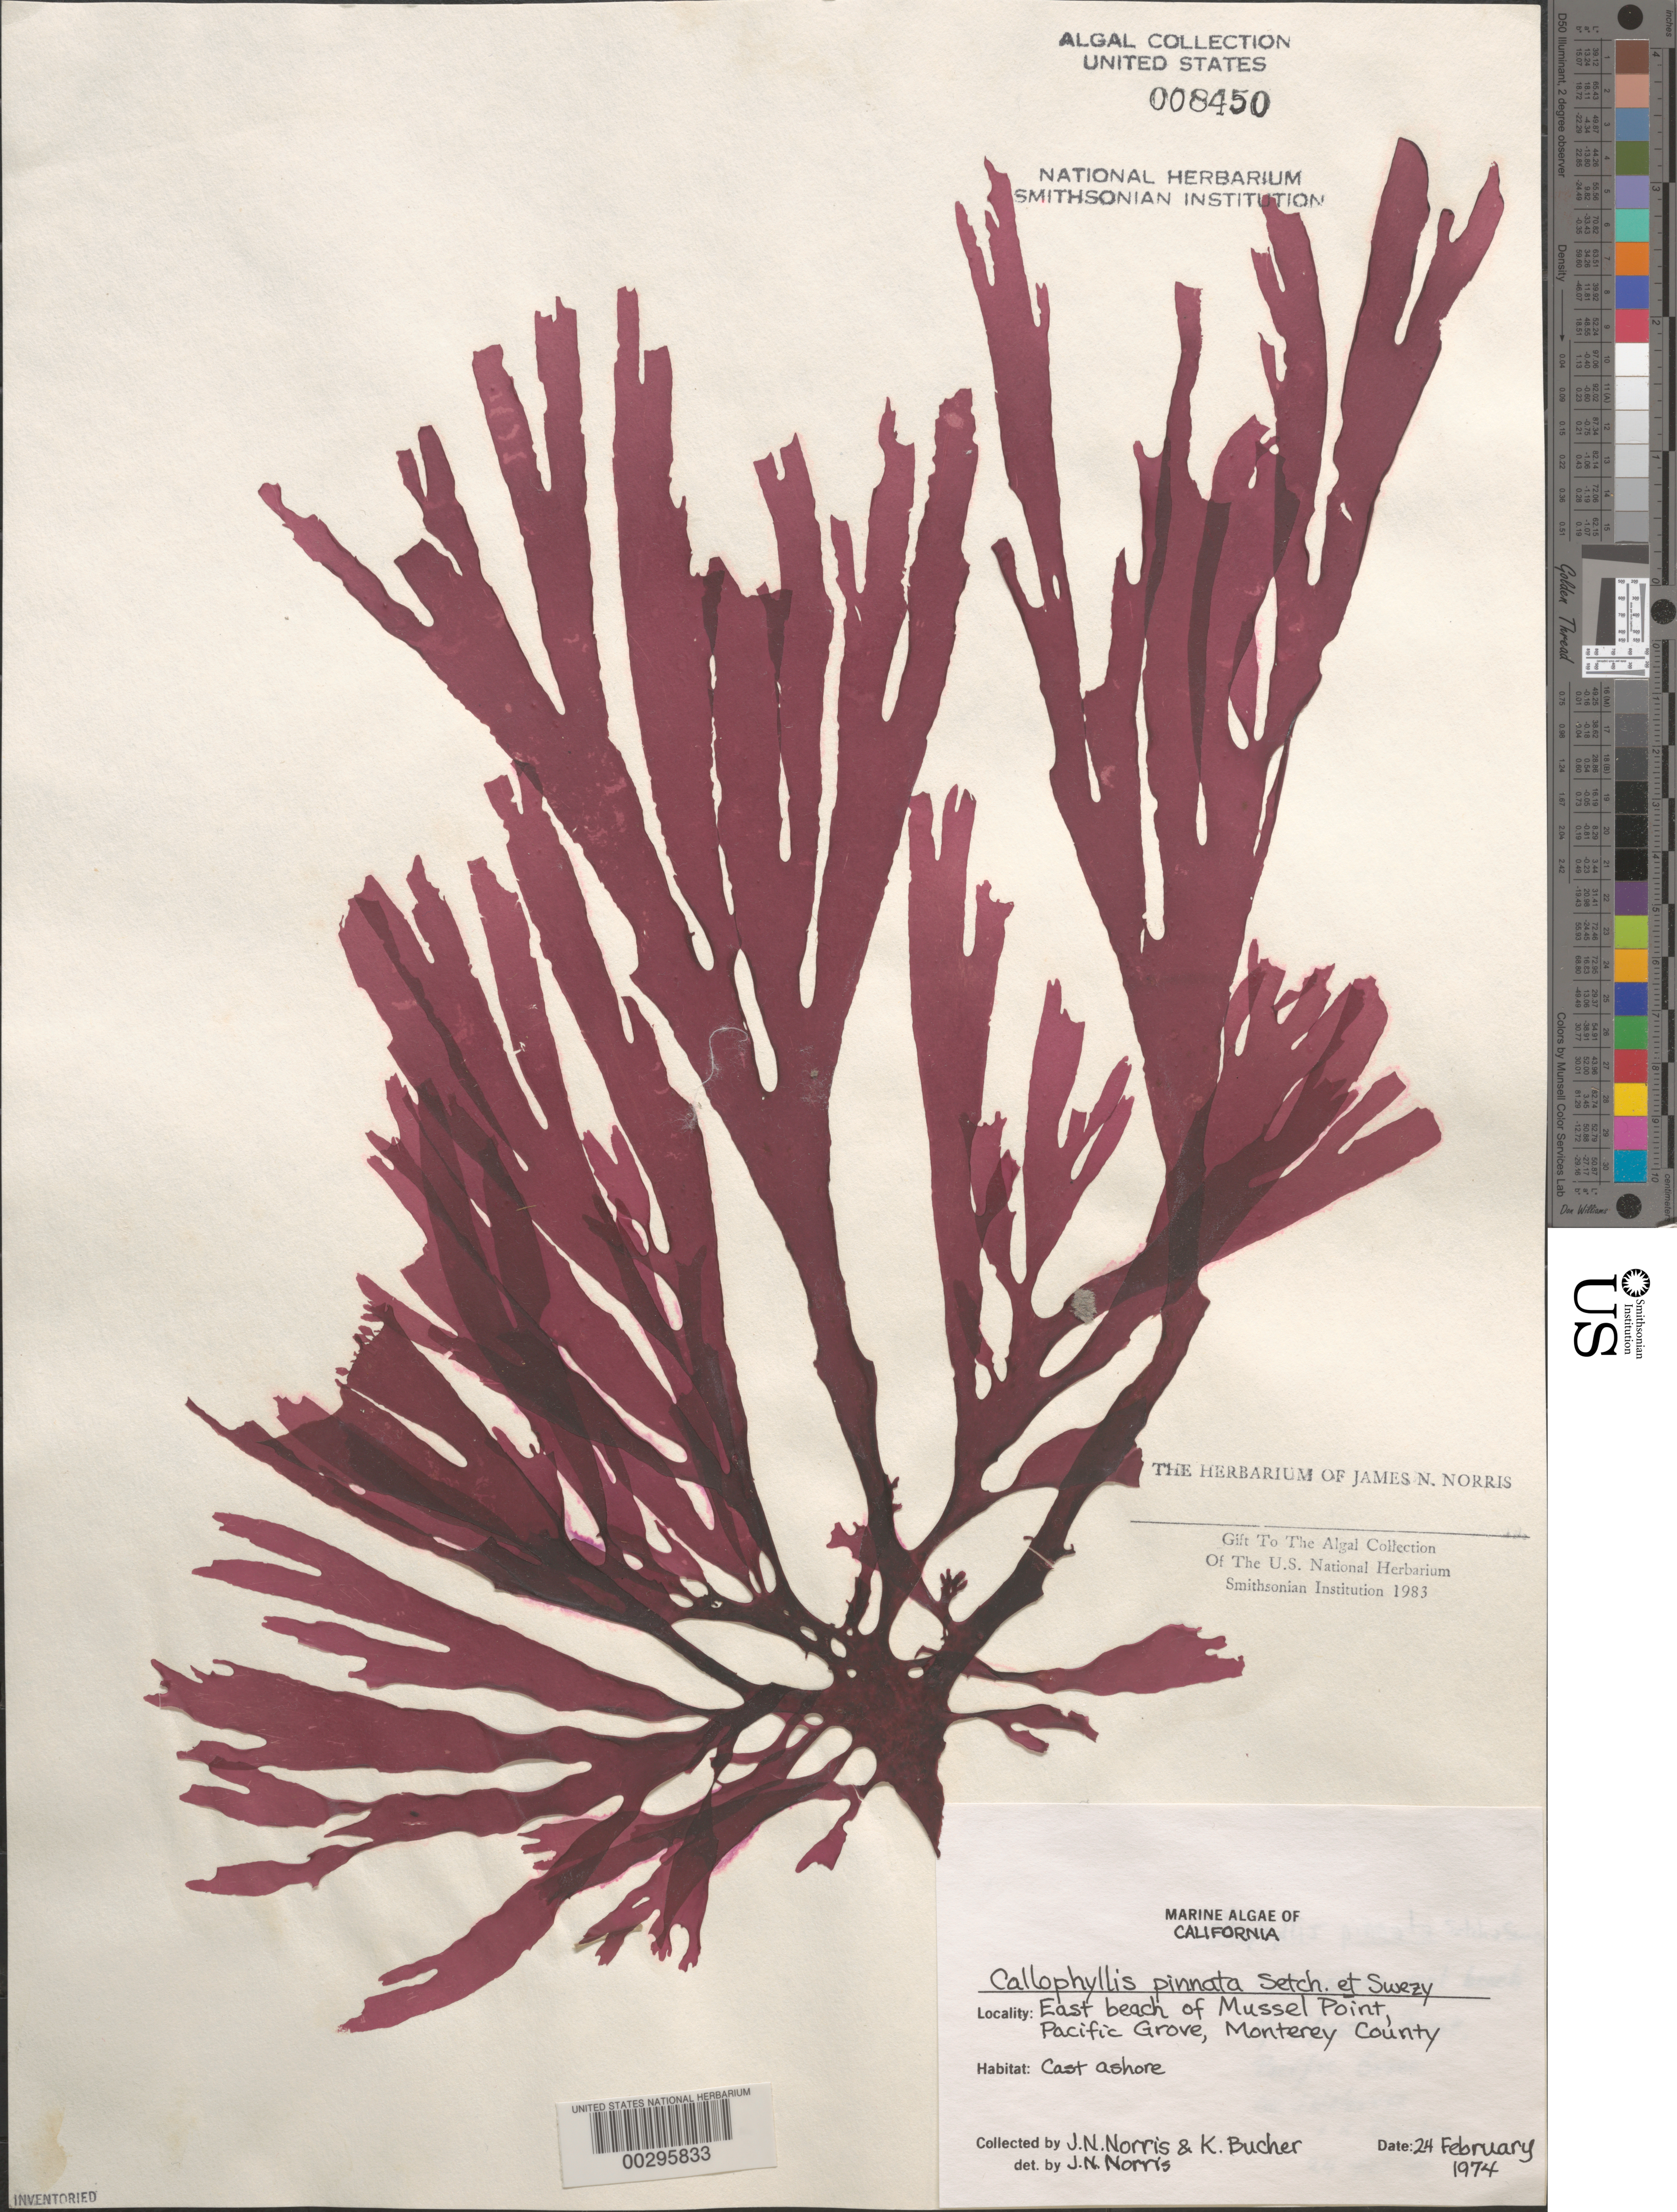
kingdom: Plantae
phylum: Rhodophyta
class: Florideophyceae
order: Gigartinales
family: Kallymeniaceae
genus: Callophyllis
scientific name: Callophyllis pinnata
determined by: Norris, James N.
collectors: J. N. Norris & K. E. Bucher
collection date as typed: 24 Feb 1974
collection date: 1974-02-24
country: United States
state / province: California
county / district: Monterey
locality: Pacific Grove, east beach of Mussel Point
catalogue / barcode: US 8450